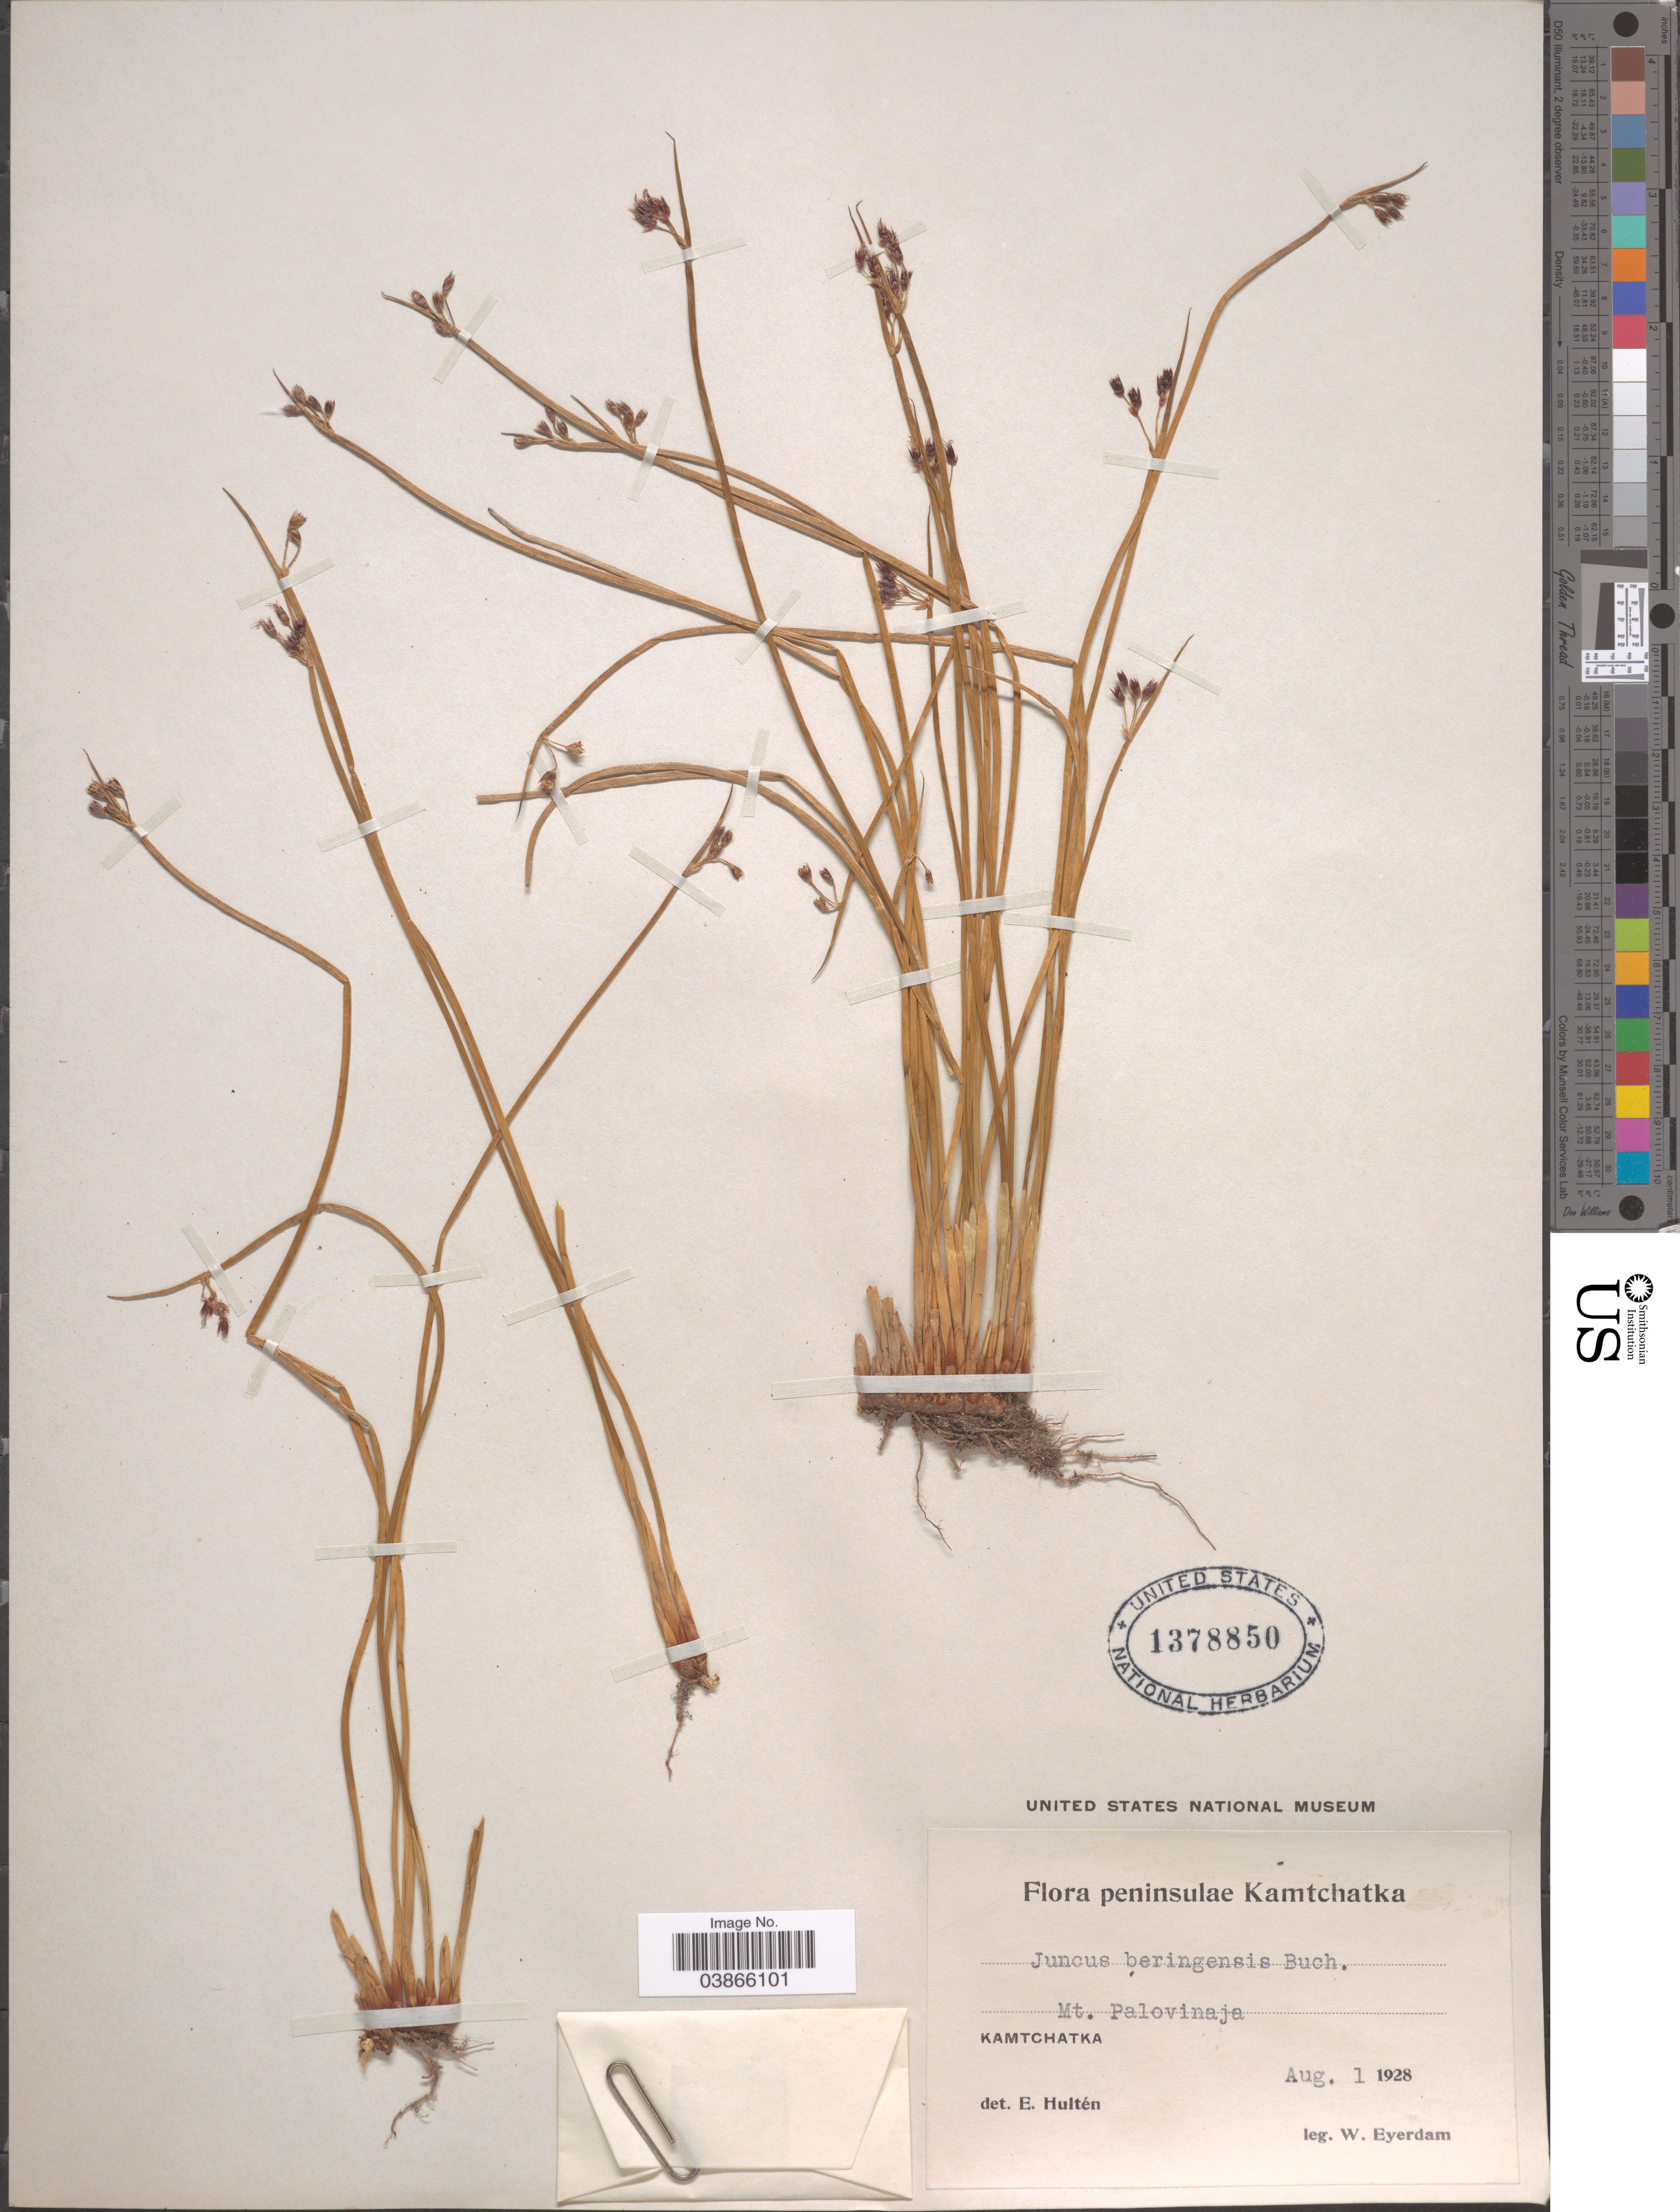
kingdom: Plantae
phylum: Tracheophyta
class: Liliopsida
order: Poales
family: Juncaceae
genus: Juncus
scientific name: Juncus beringensis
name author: Buchenau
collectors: W. J. Eyerdam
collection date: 1928-08-01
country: Russian Federation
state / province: Kamchatka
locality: Peninsulae Kamtchatka. Mt. Palovinaja. Kamtchatka.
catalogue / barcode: US 1378850